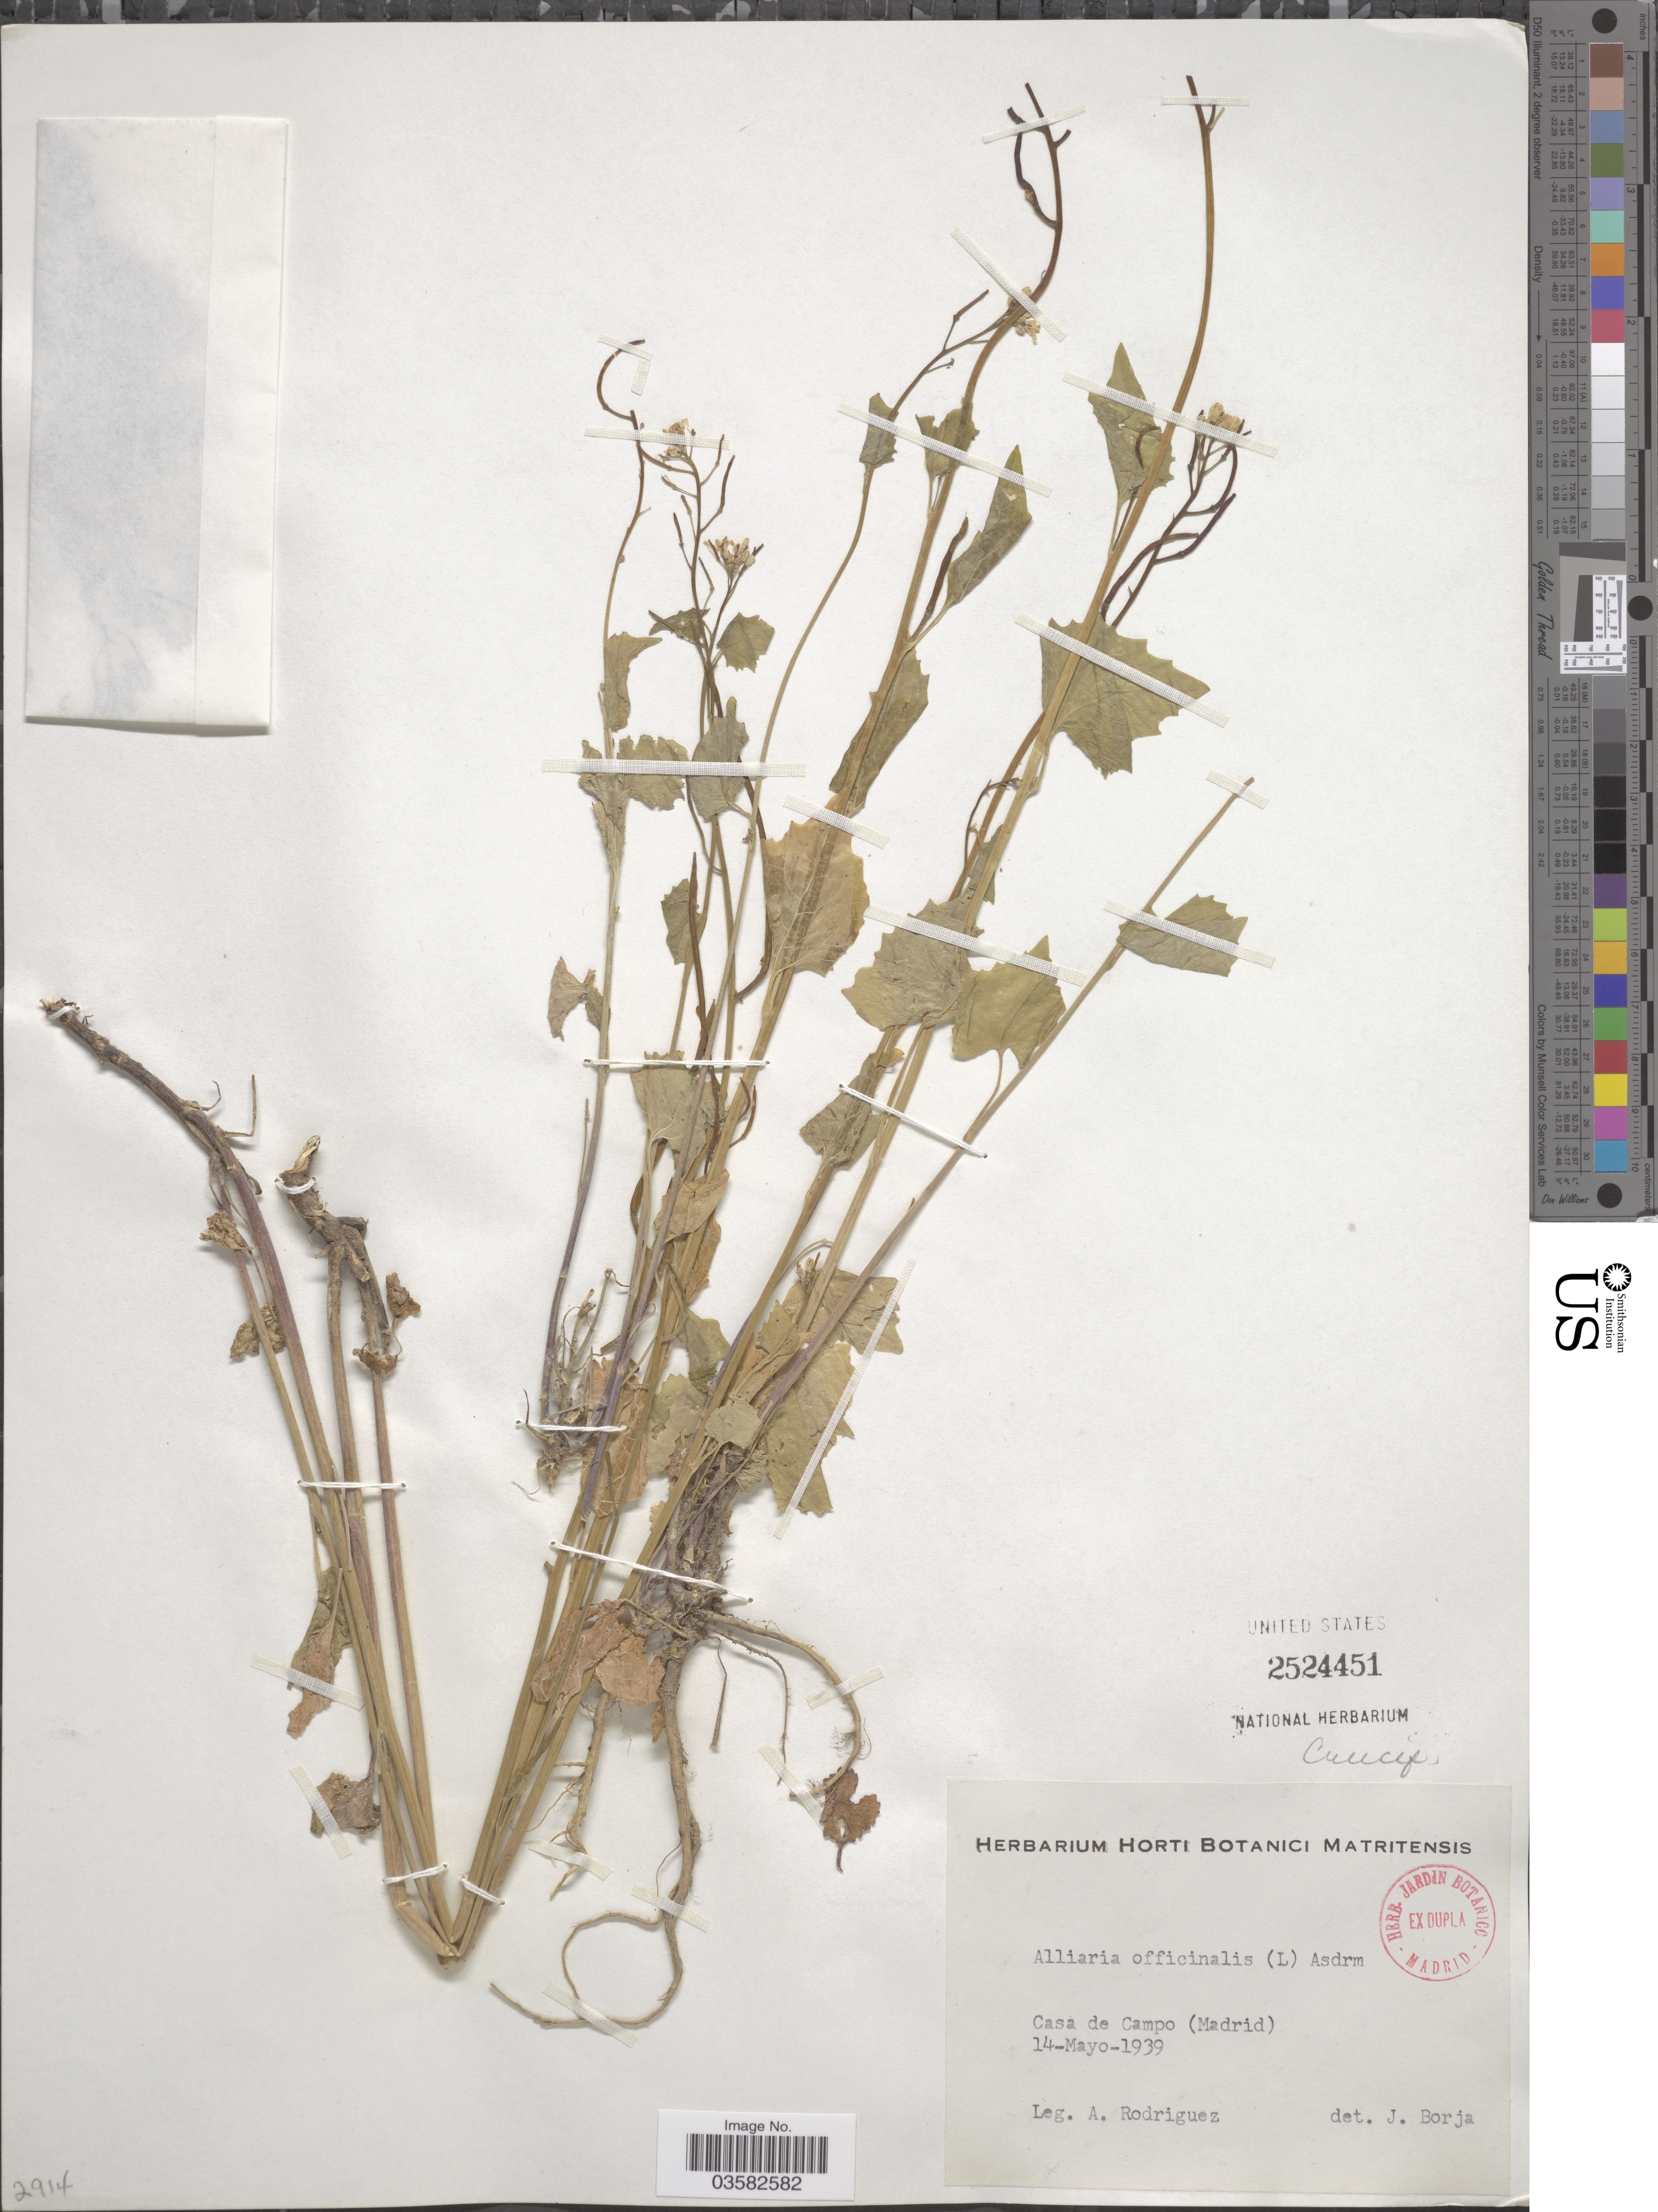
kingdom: Plantae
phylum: Tracheophyta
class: Magnoliopsida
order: Brassicales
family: Brassicaceae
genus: Alliaria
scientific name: Alliaria officinalis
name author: Andrz. ex DC.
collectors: A. Rodriguez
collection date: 1939-05-14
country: Spain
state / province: Madrid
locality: Casa de Campo.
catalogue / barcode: US 2524451